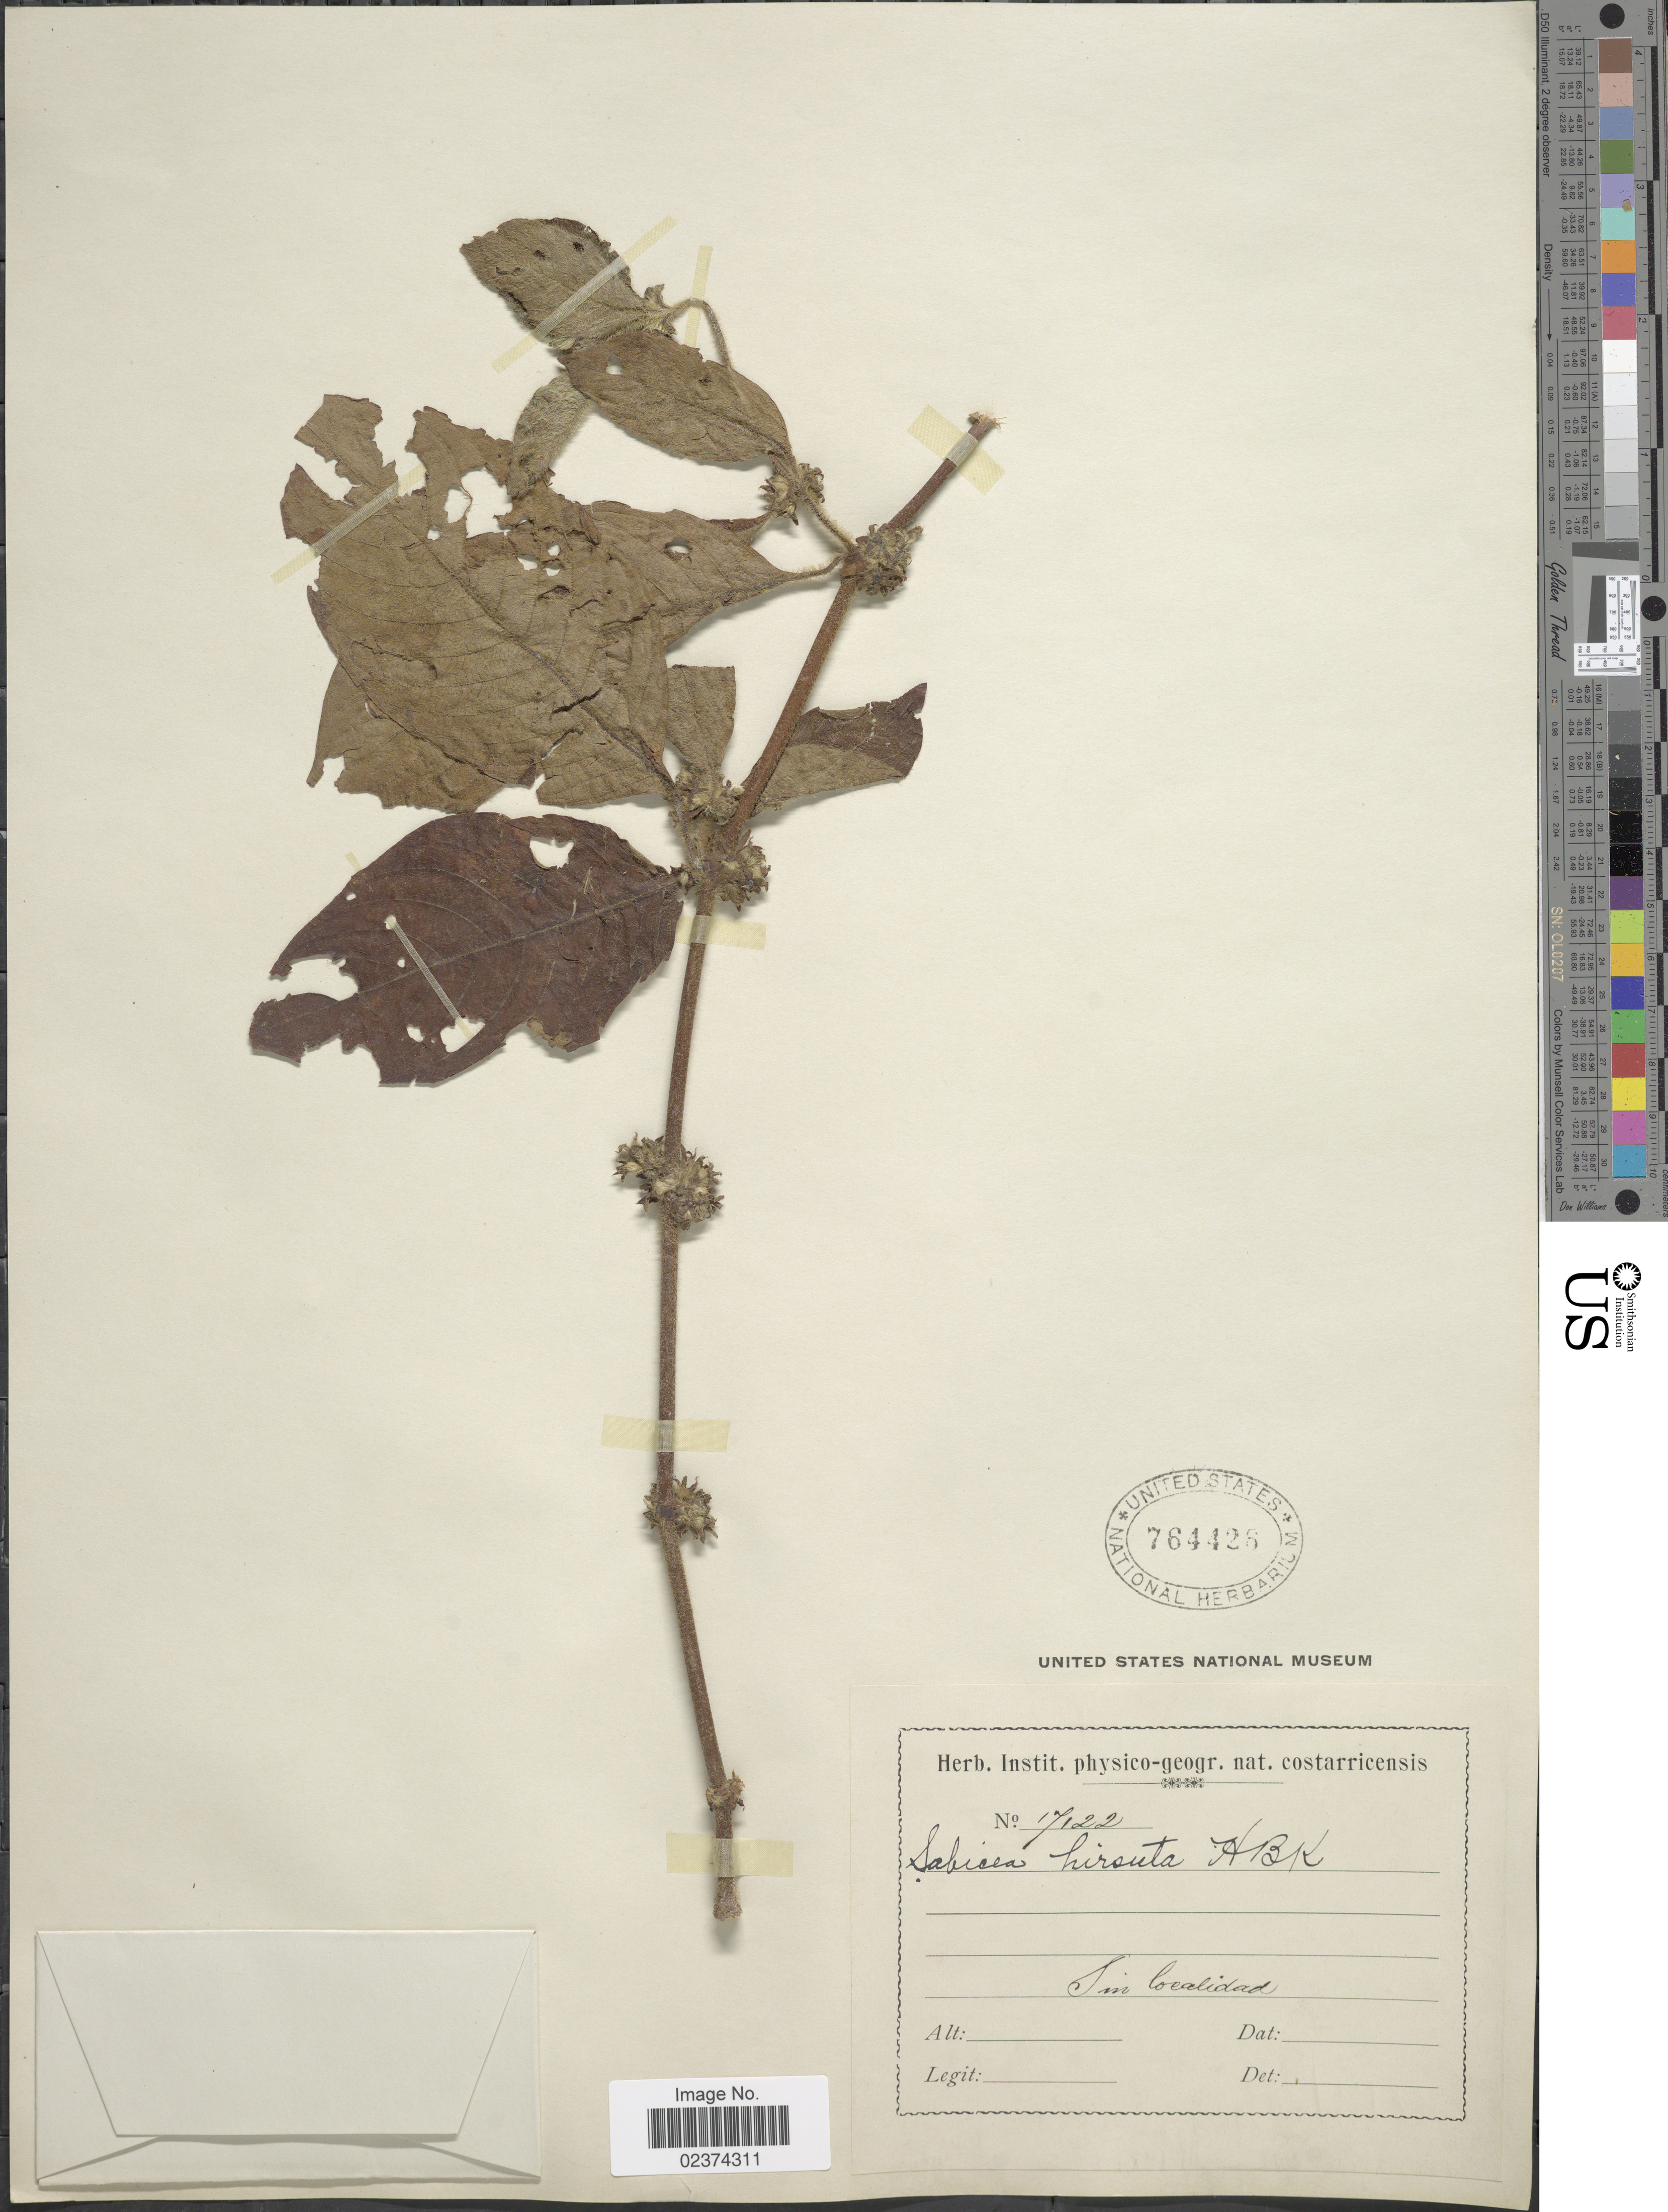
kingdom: Plantae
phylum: Tracheophyta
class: Magnoliopsida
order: Gentianales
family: Rubiaceae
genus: Sabicea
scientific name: Sabicea hirsuta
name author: Kunth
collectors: ex herb. Instit. physico-geogr. nat. costarricensis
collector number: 17122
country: Costa Rica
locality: Sin localidad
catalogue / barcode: US 764428